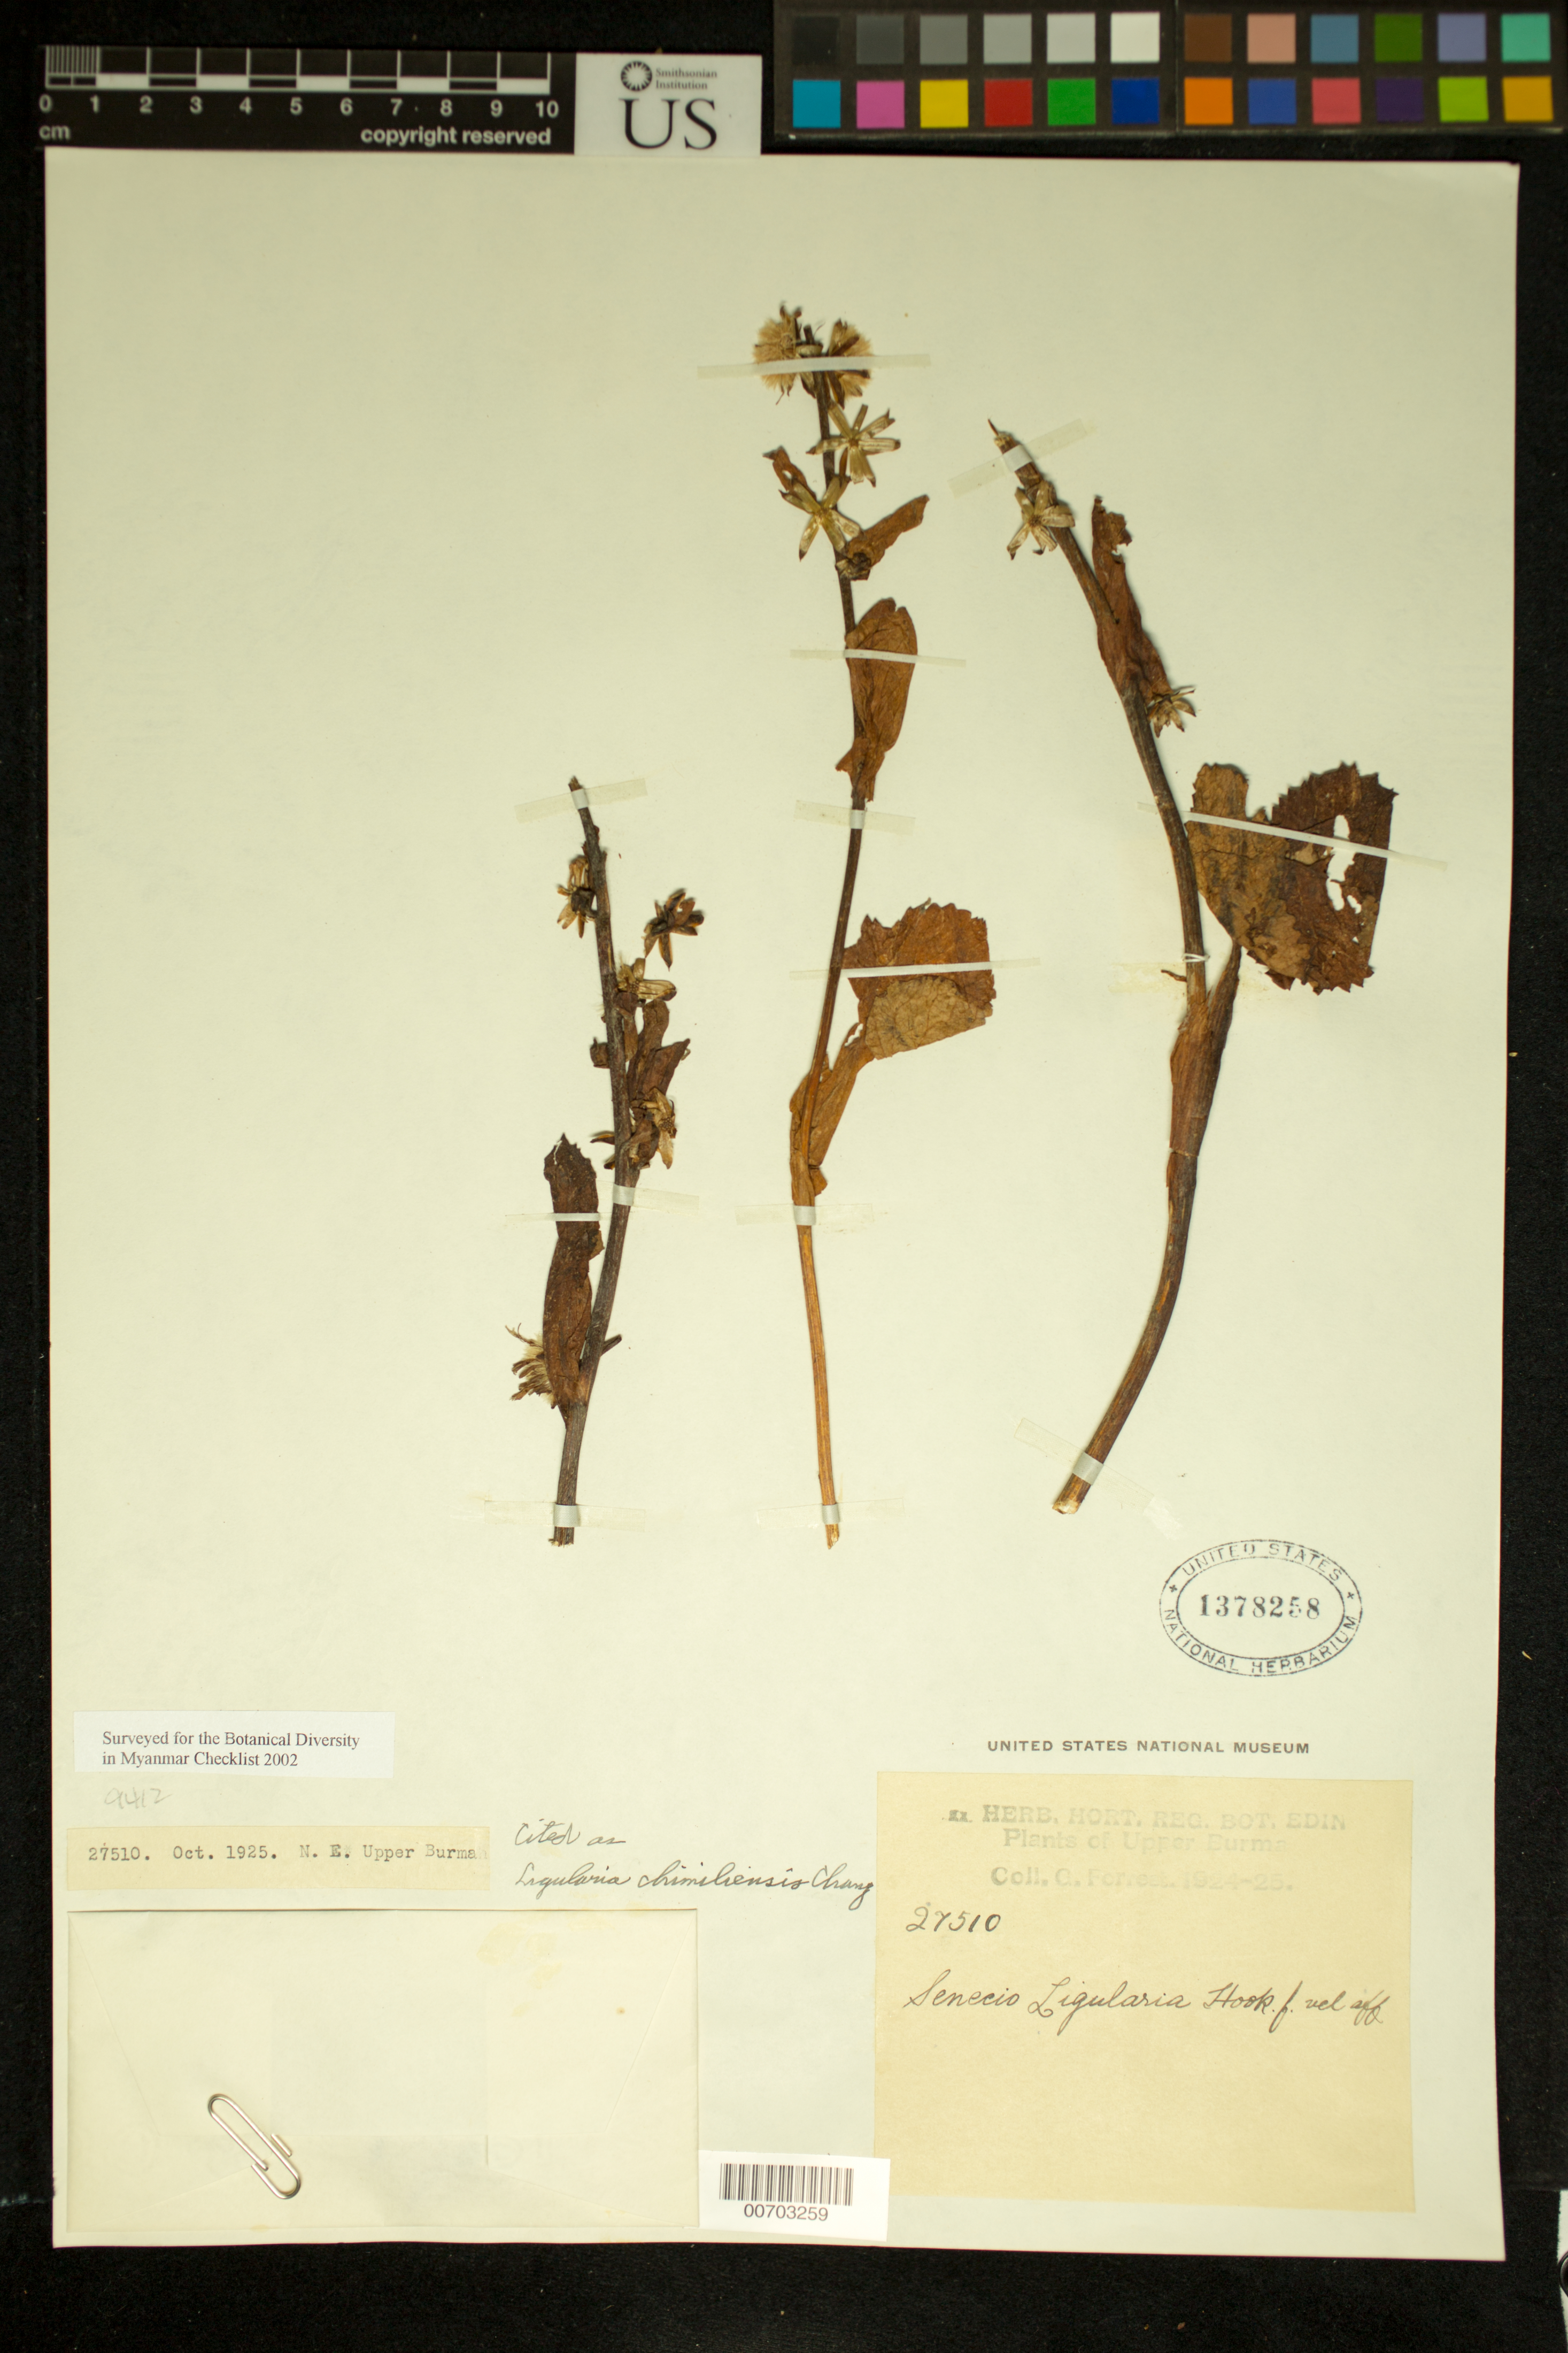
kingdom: Plantae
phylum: Tracheophyta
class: Magnoliopsida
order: Asterales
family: Asteraceae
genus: Ligularia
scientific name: Ligularia chimiliensis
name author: M.C. Chang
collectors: G. Forrest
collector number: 27510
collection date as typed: Oct 1925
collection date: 1925-10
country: Myanmar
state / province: Kachin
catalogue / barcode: US 1378258